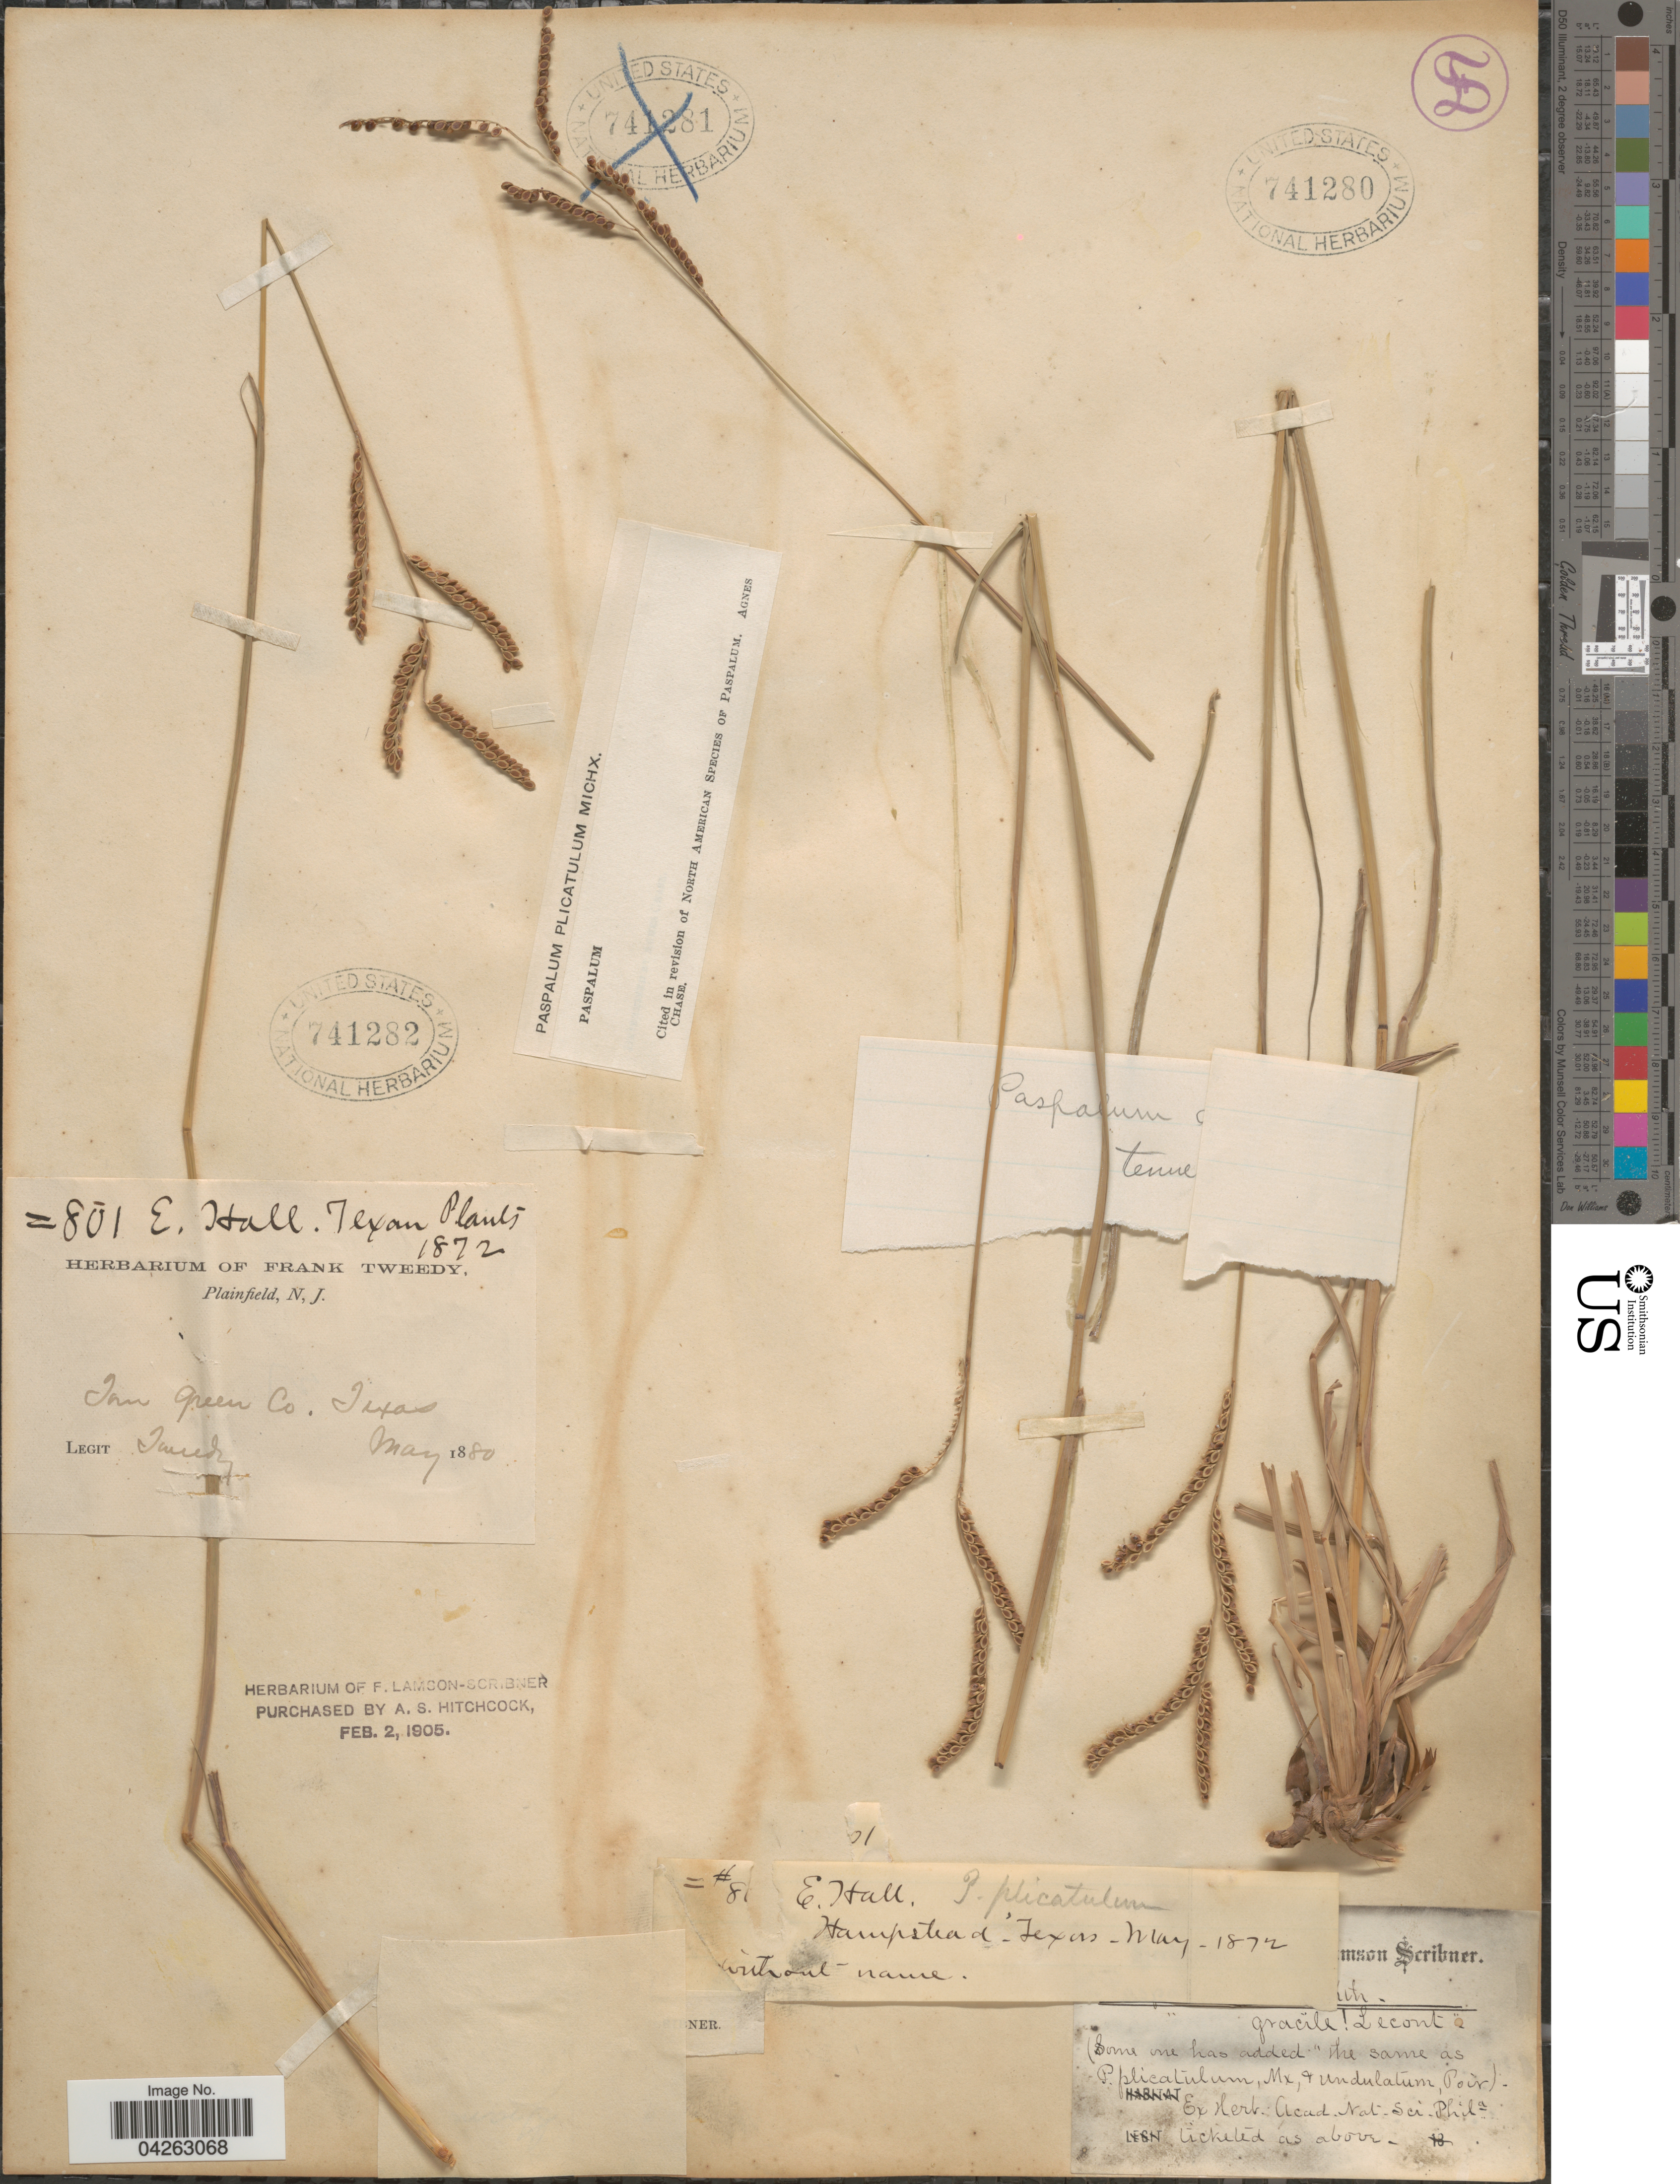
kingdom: Plantae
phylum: Tracheophyta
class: Liliopsida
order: Poales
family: Poaceae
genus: Paspalum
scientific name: Paspalum plicatulum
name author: Michx.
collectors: F. Tweedy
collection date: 1880-05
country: United States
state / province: Texas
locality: Green Co.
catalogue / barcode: US 741282